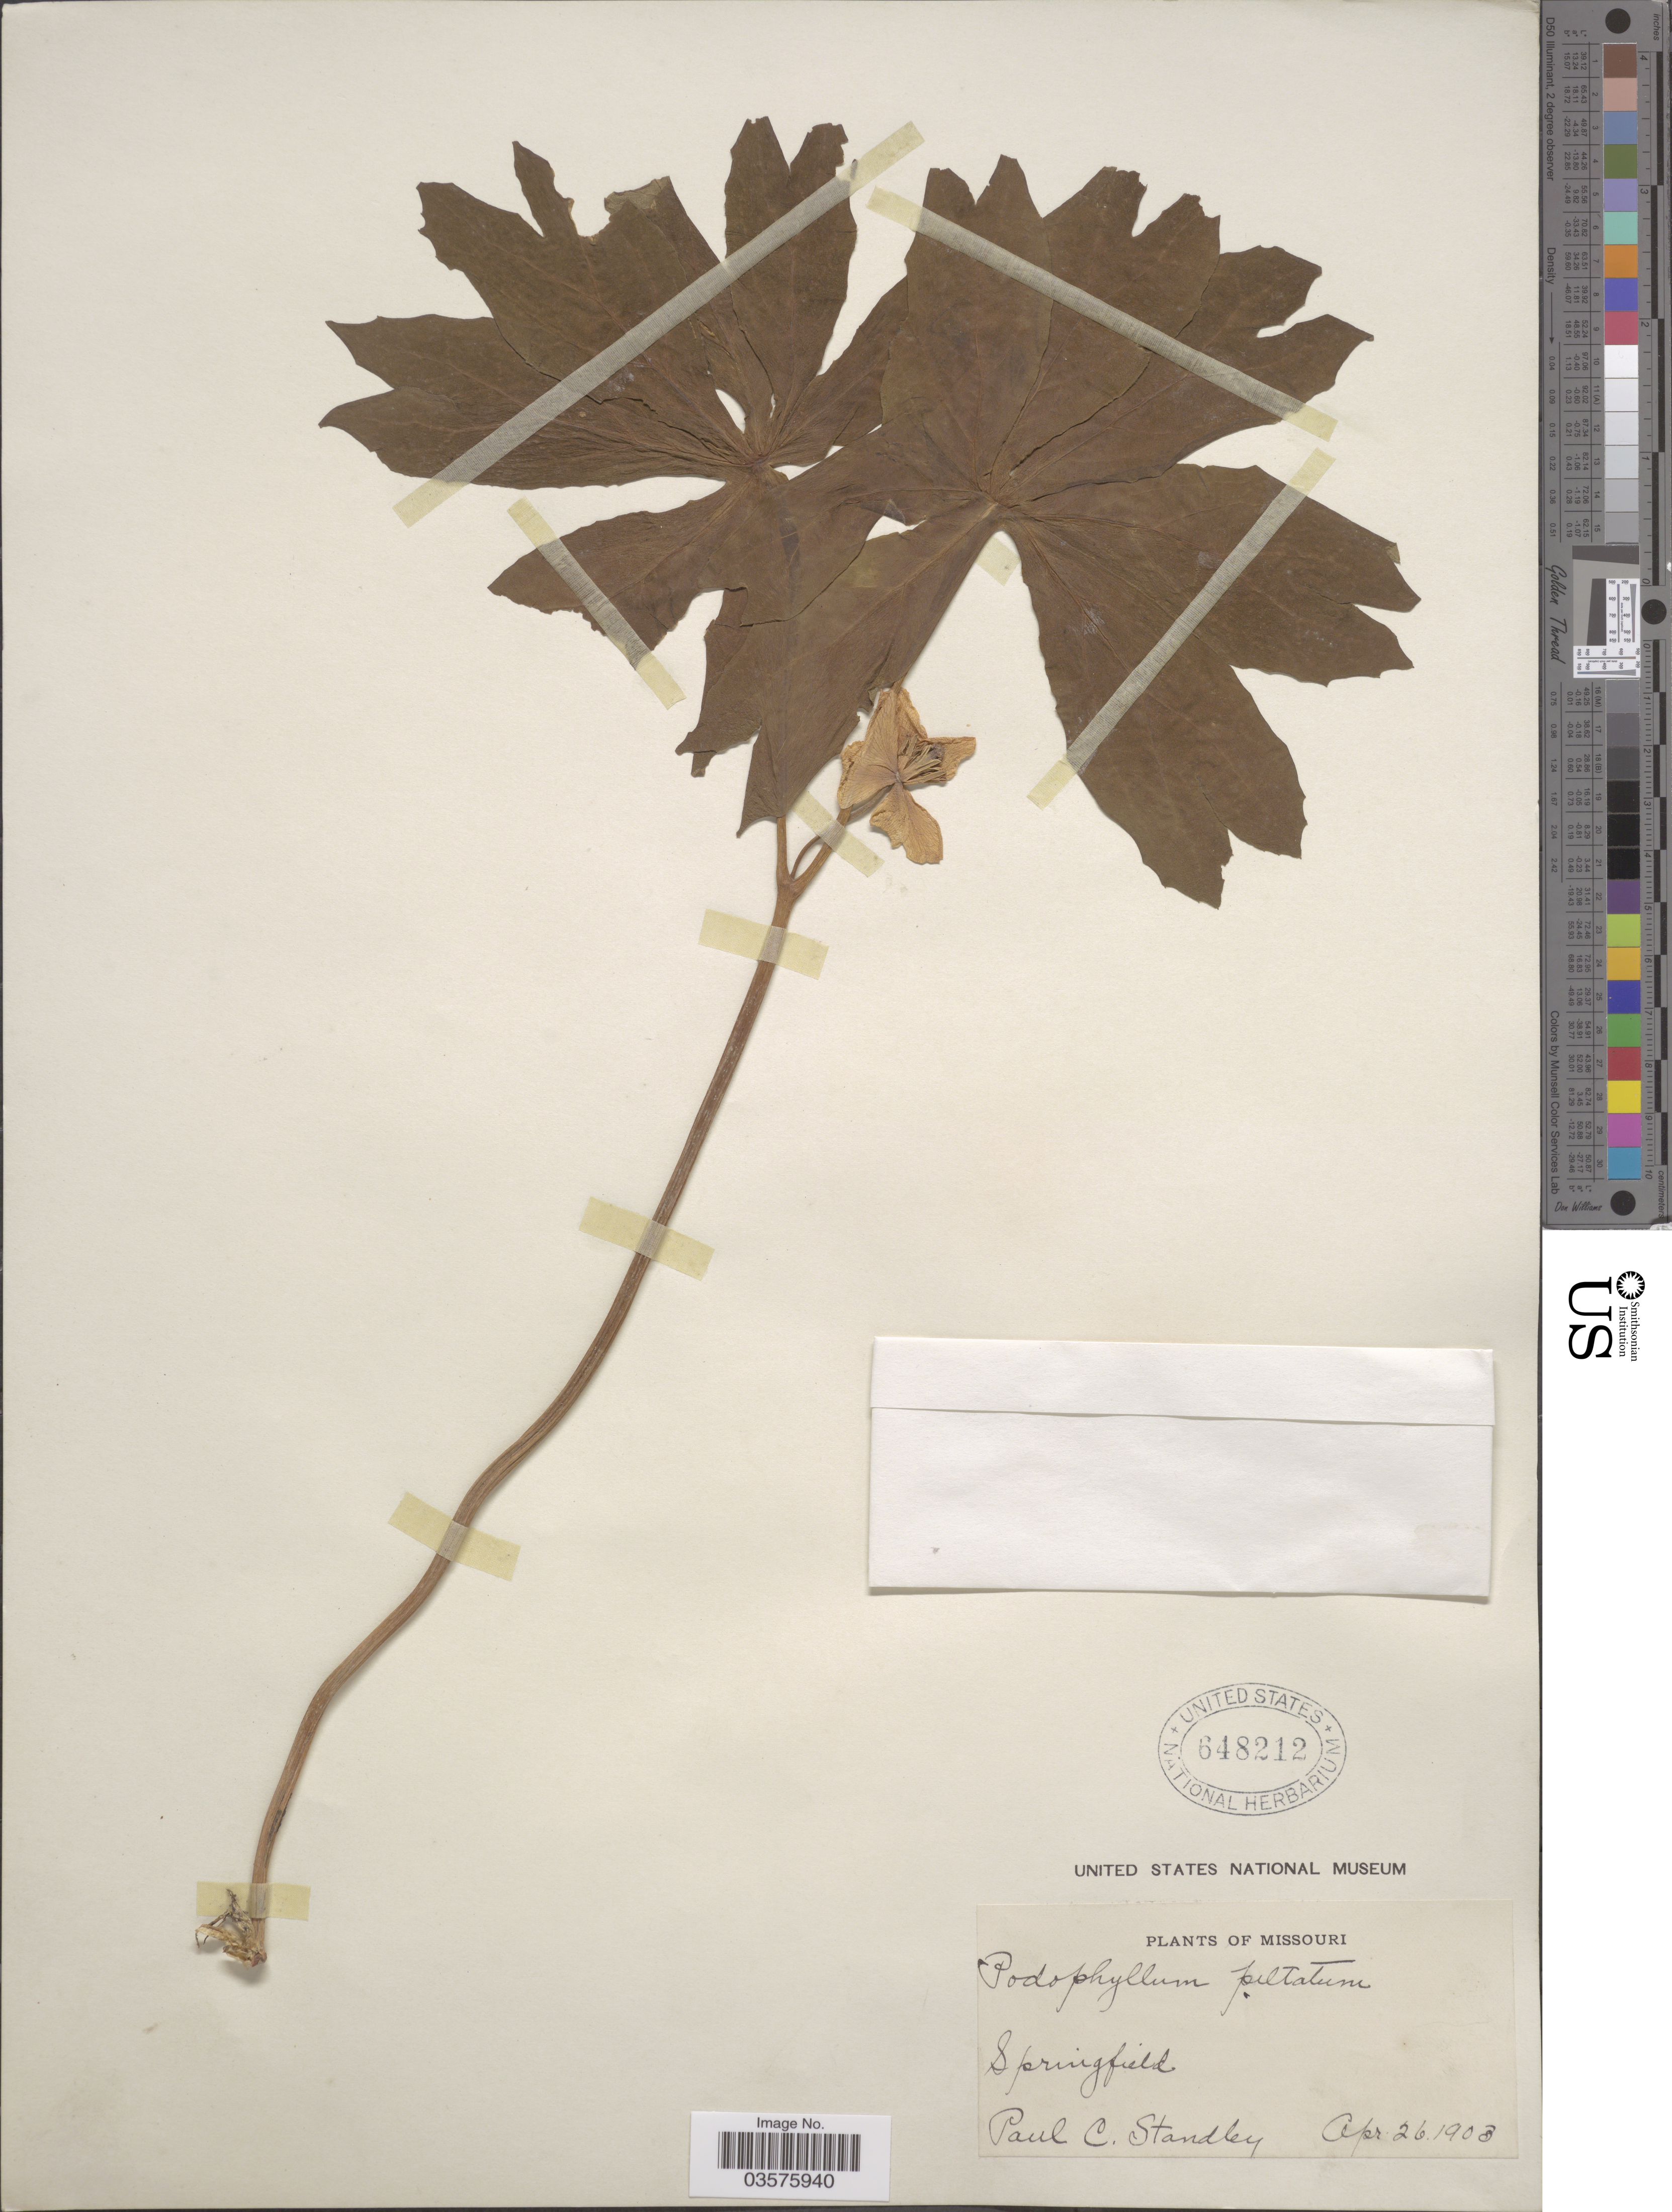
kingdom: Plantae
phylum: Tracheophyta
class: Magnoliopsida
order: Ranunculales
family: Berberidaceae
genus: Podophyllum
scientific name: Podophyllum peltatum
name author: L.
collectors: P. C. Standley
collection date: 1903-04-26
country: United States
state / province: Missouri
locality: Springfield.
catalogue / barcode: US 648212